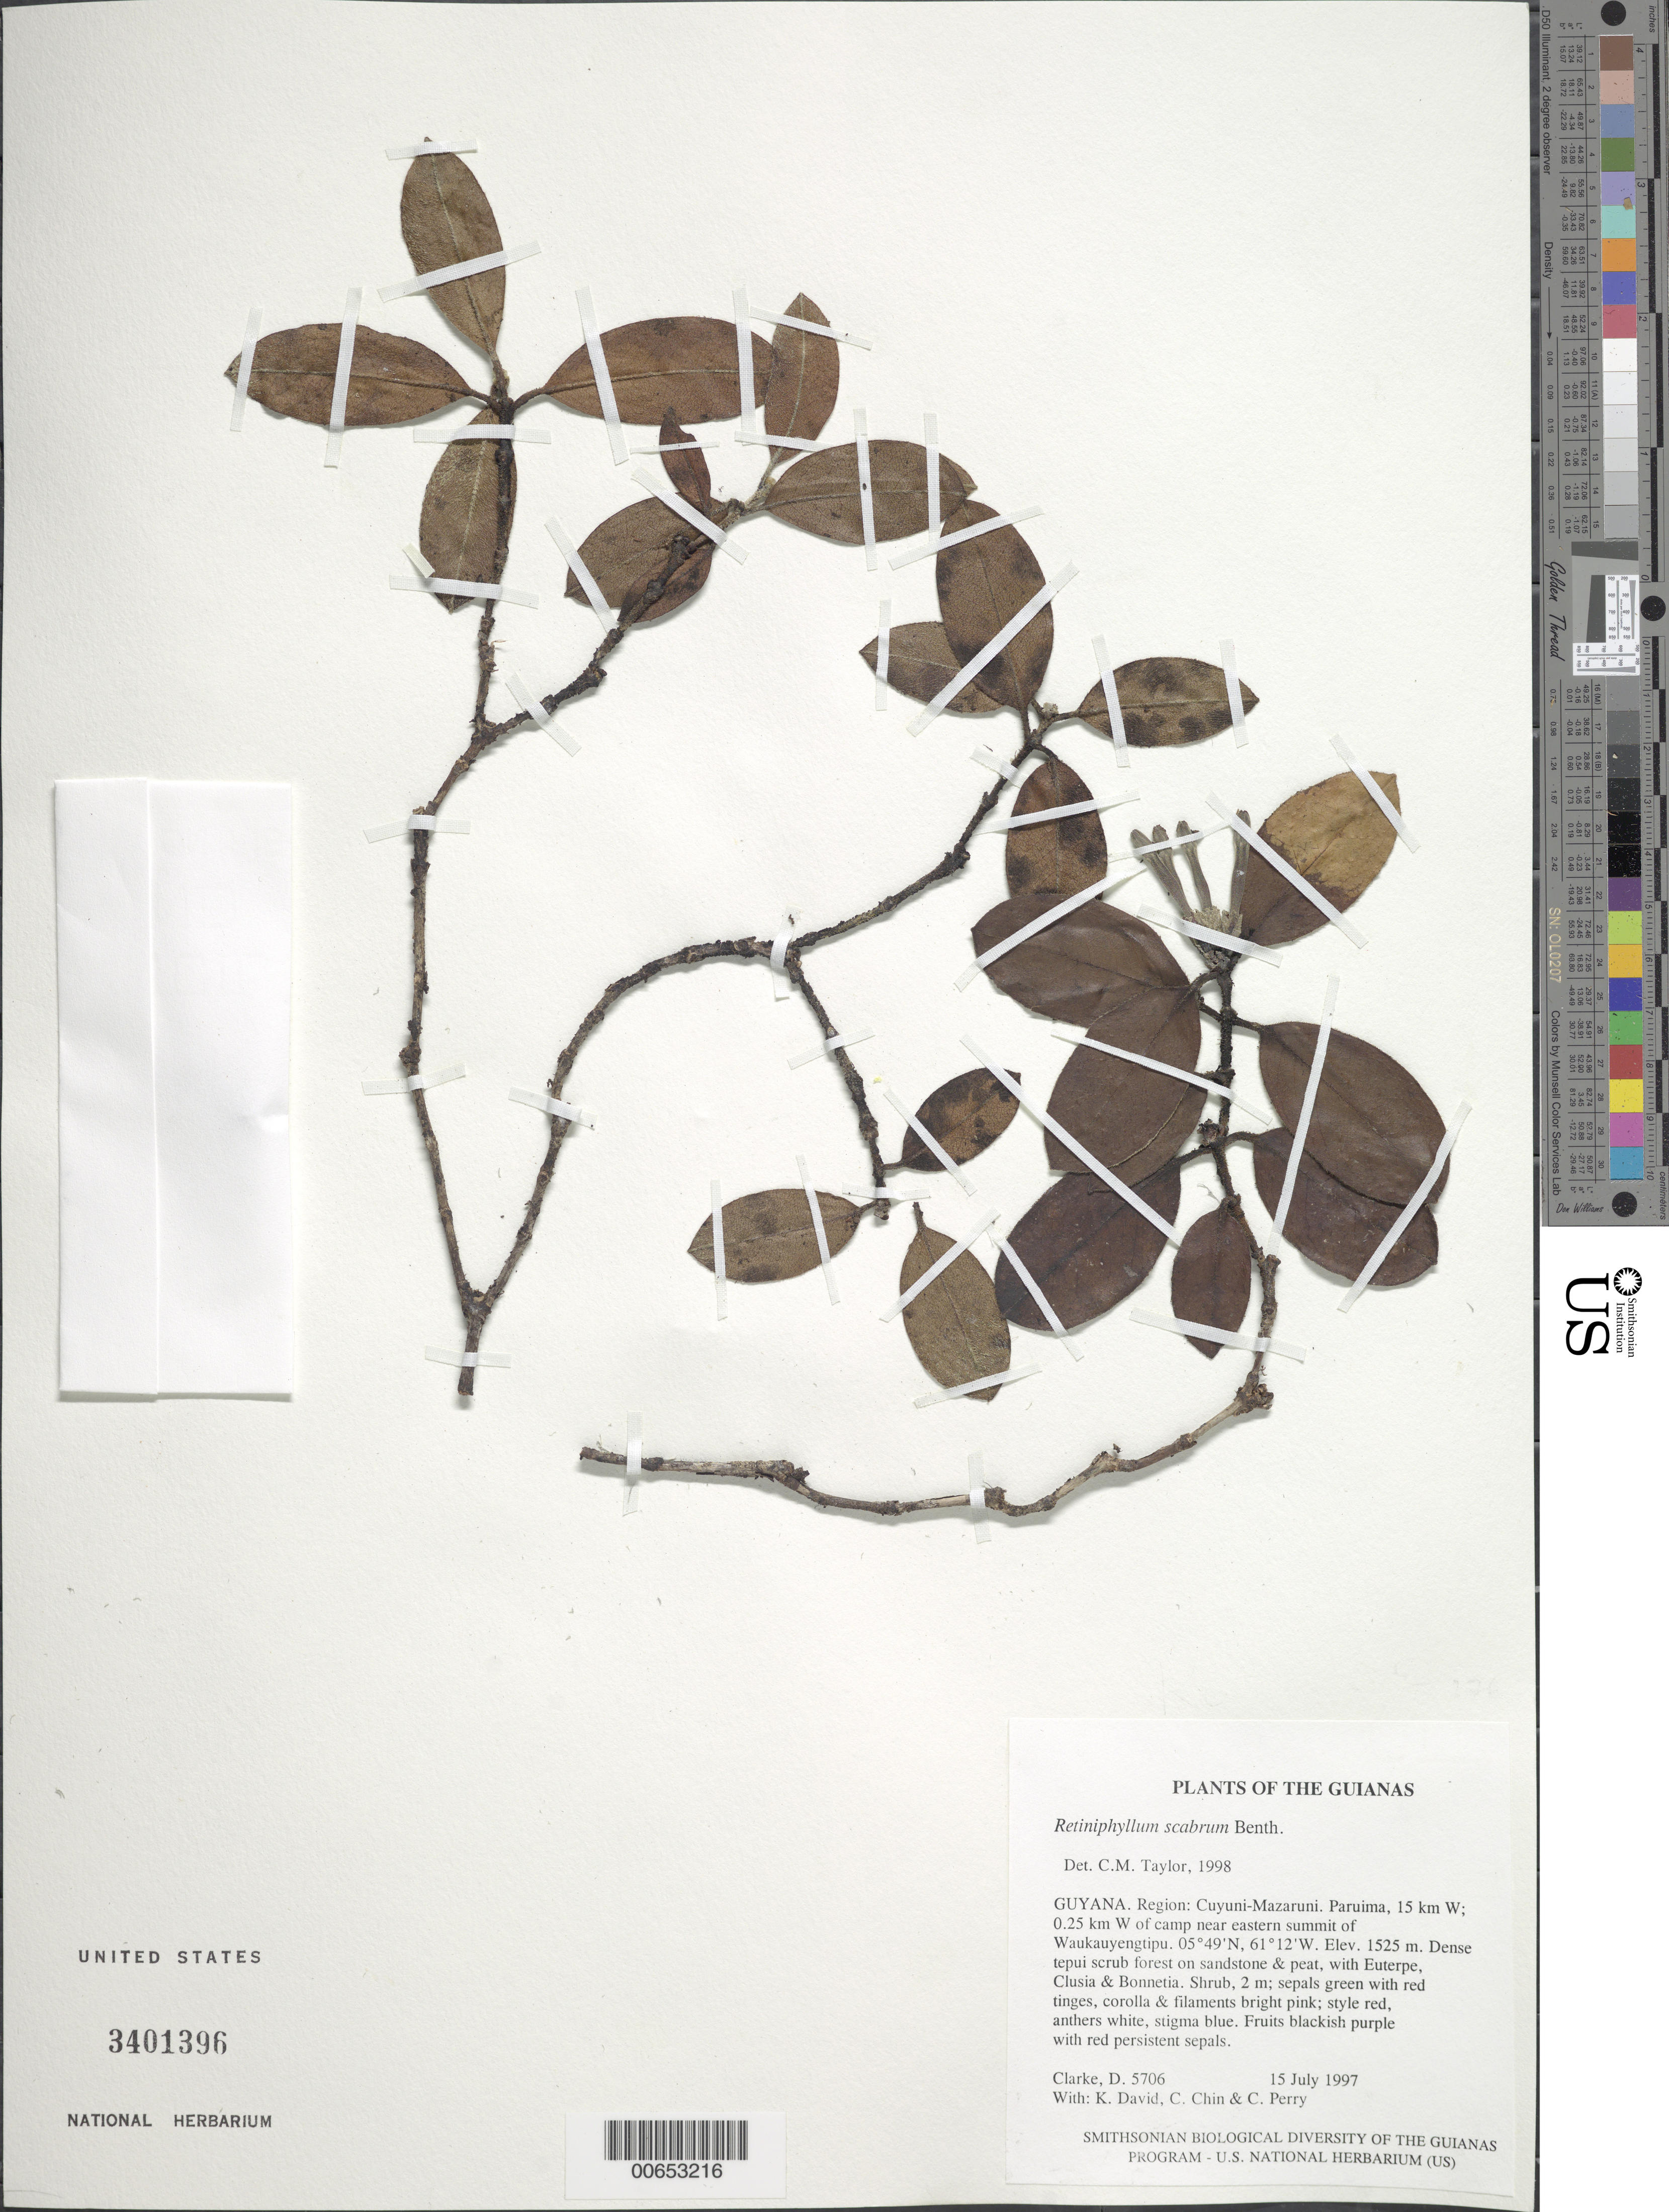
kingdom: Plantae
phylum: Tracheophyta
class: Magnoliopsida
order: Gentianales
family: Rubiaceae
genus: Retiniphyllum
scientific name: Retiniphyllum scabrum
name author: Benth.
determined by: Taylor, Charlotte M.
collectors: H. D. Clarke, K. David, C. Chin & C. Perry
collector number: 5706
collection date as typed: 15 July 1997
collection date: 1997-07-15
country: Guyana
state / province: Cuyuni-Mazaruni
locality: Paruima, 15 km W; 0.25 km W of camp near eastern summit of Waukauyengtipu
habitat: Dense tepui scrub forest on sandstone & peat, with Euterpe, Clusia & Bonnetia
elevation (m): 1525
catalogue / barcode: US 3401396